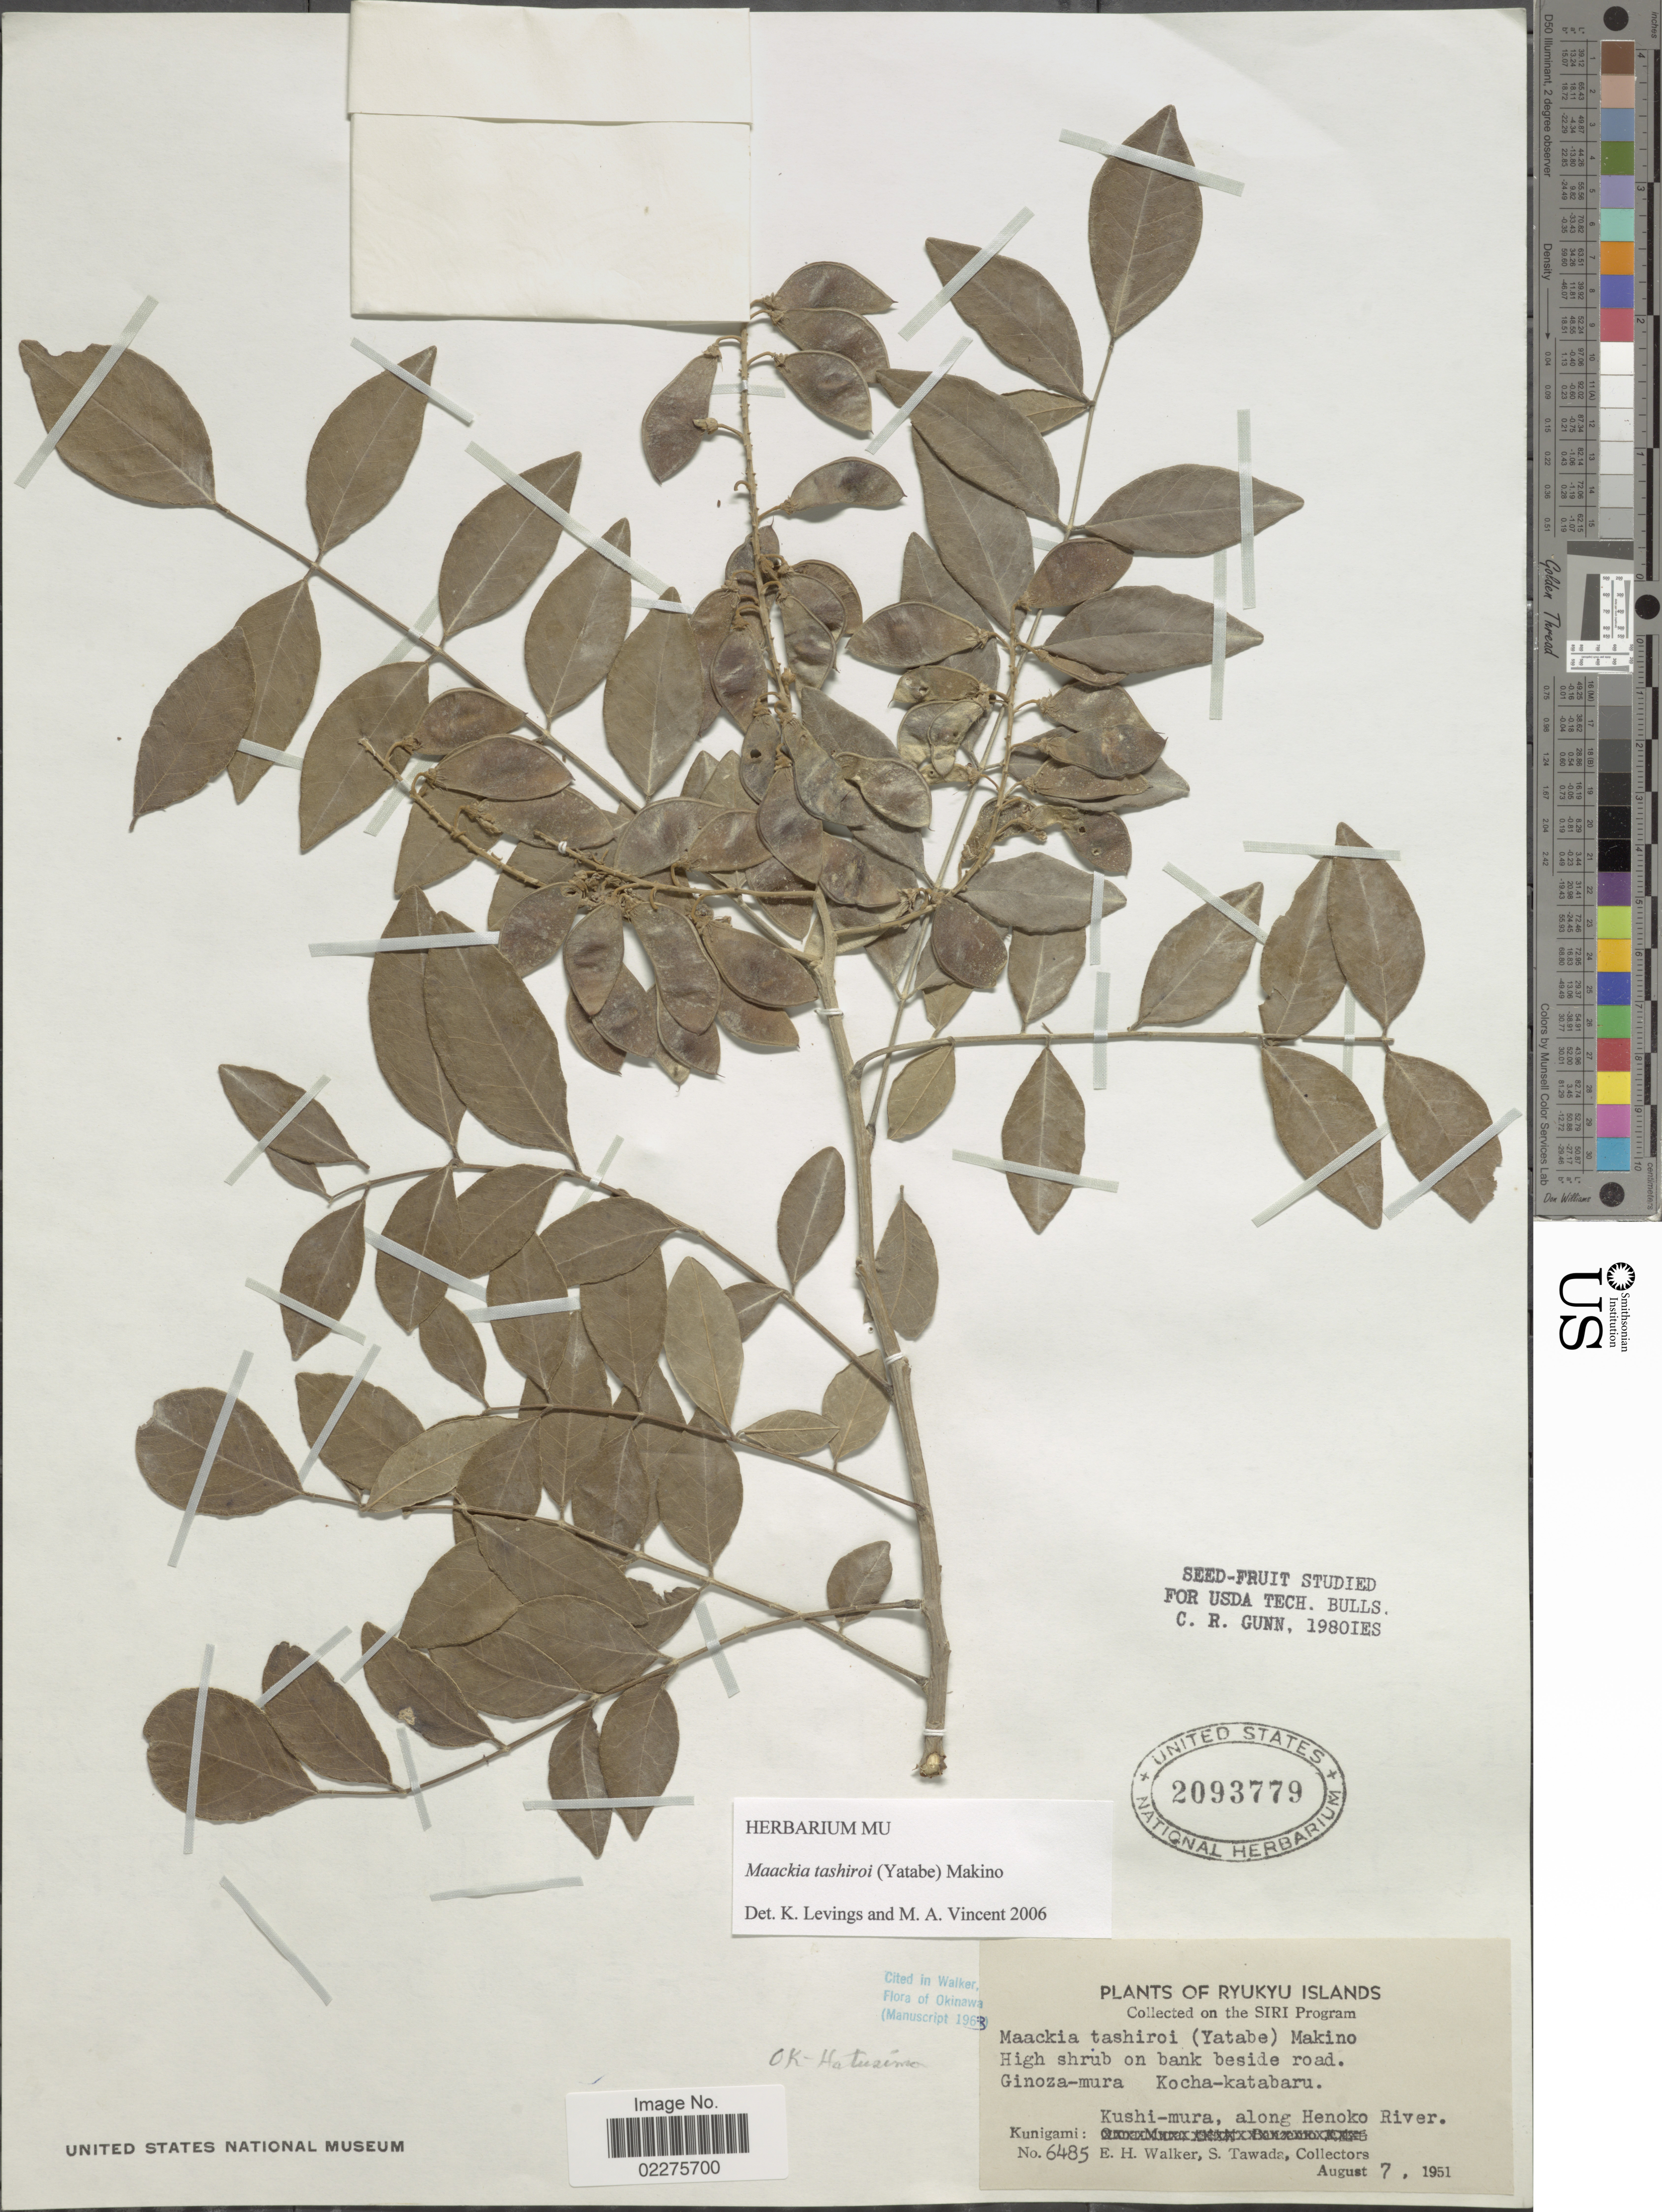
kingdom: Plantae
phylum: Tracheophyta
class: Magnoliopsida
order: Fabales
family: Fabaceae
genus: Maackia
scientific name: Maackia tashiroi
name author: (Yatabe) Makino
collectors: E. H. Walker & S. Tawada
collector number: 6485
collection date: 1951-08-07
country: Japan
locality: Ryukyu Islands. Kunigami: Kushi-mura, along Henoko River. Ginoza-mura Kocha-katabaru. OK-Hatuzima [unsure placement]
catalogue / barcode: US 2093779